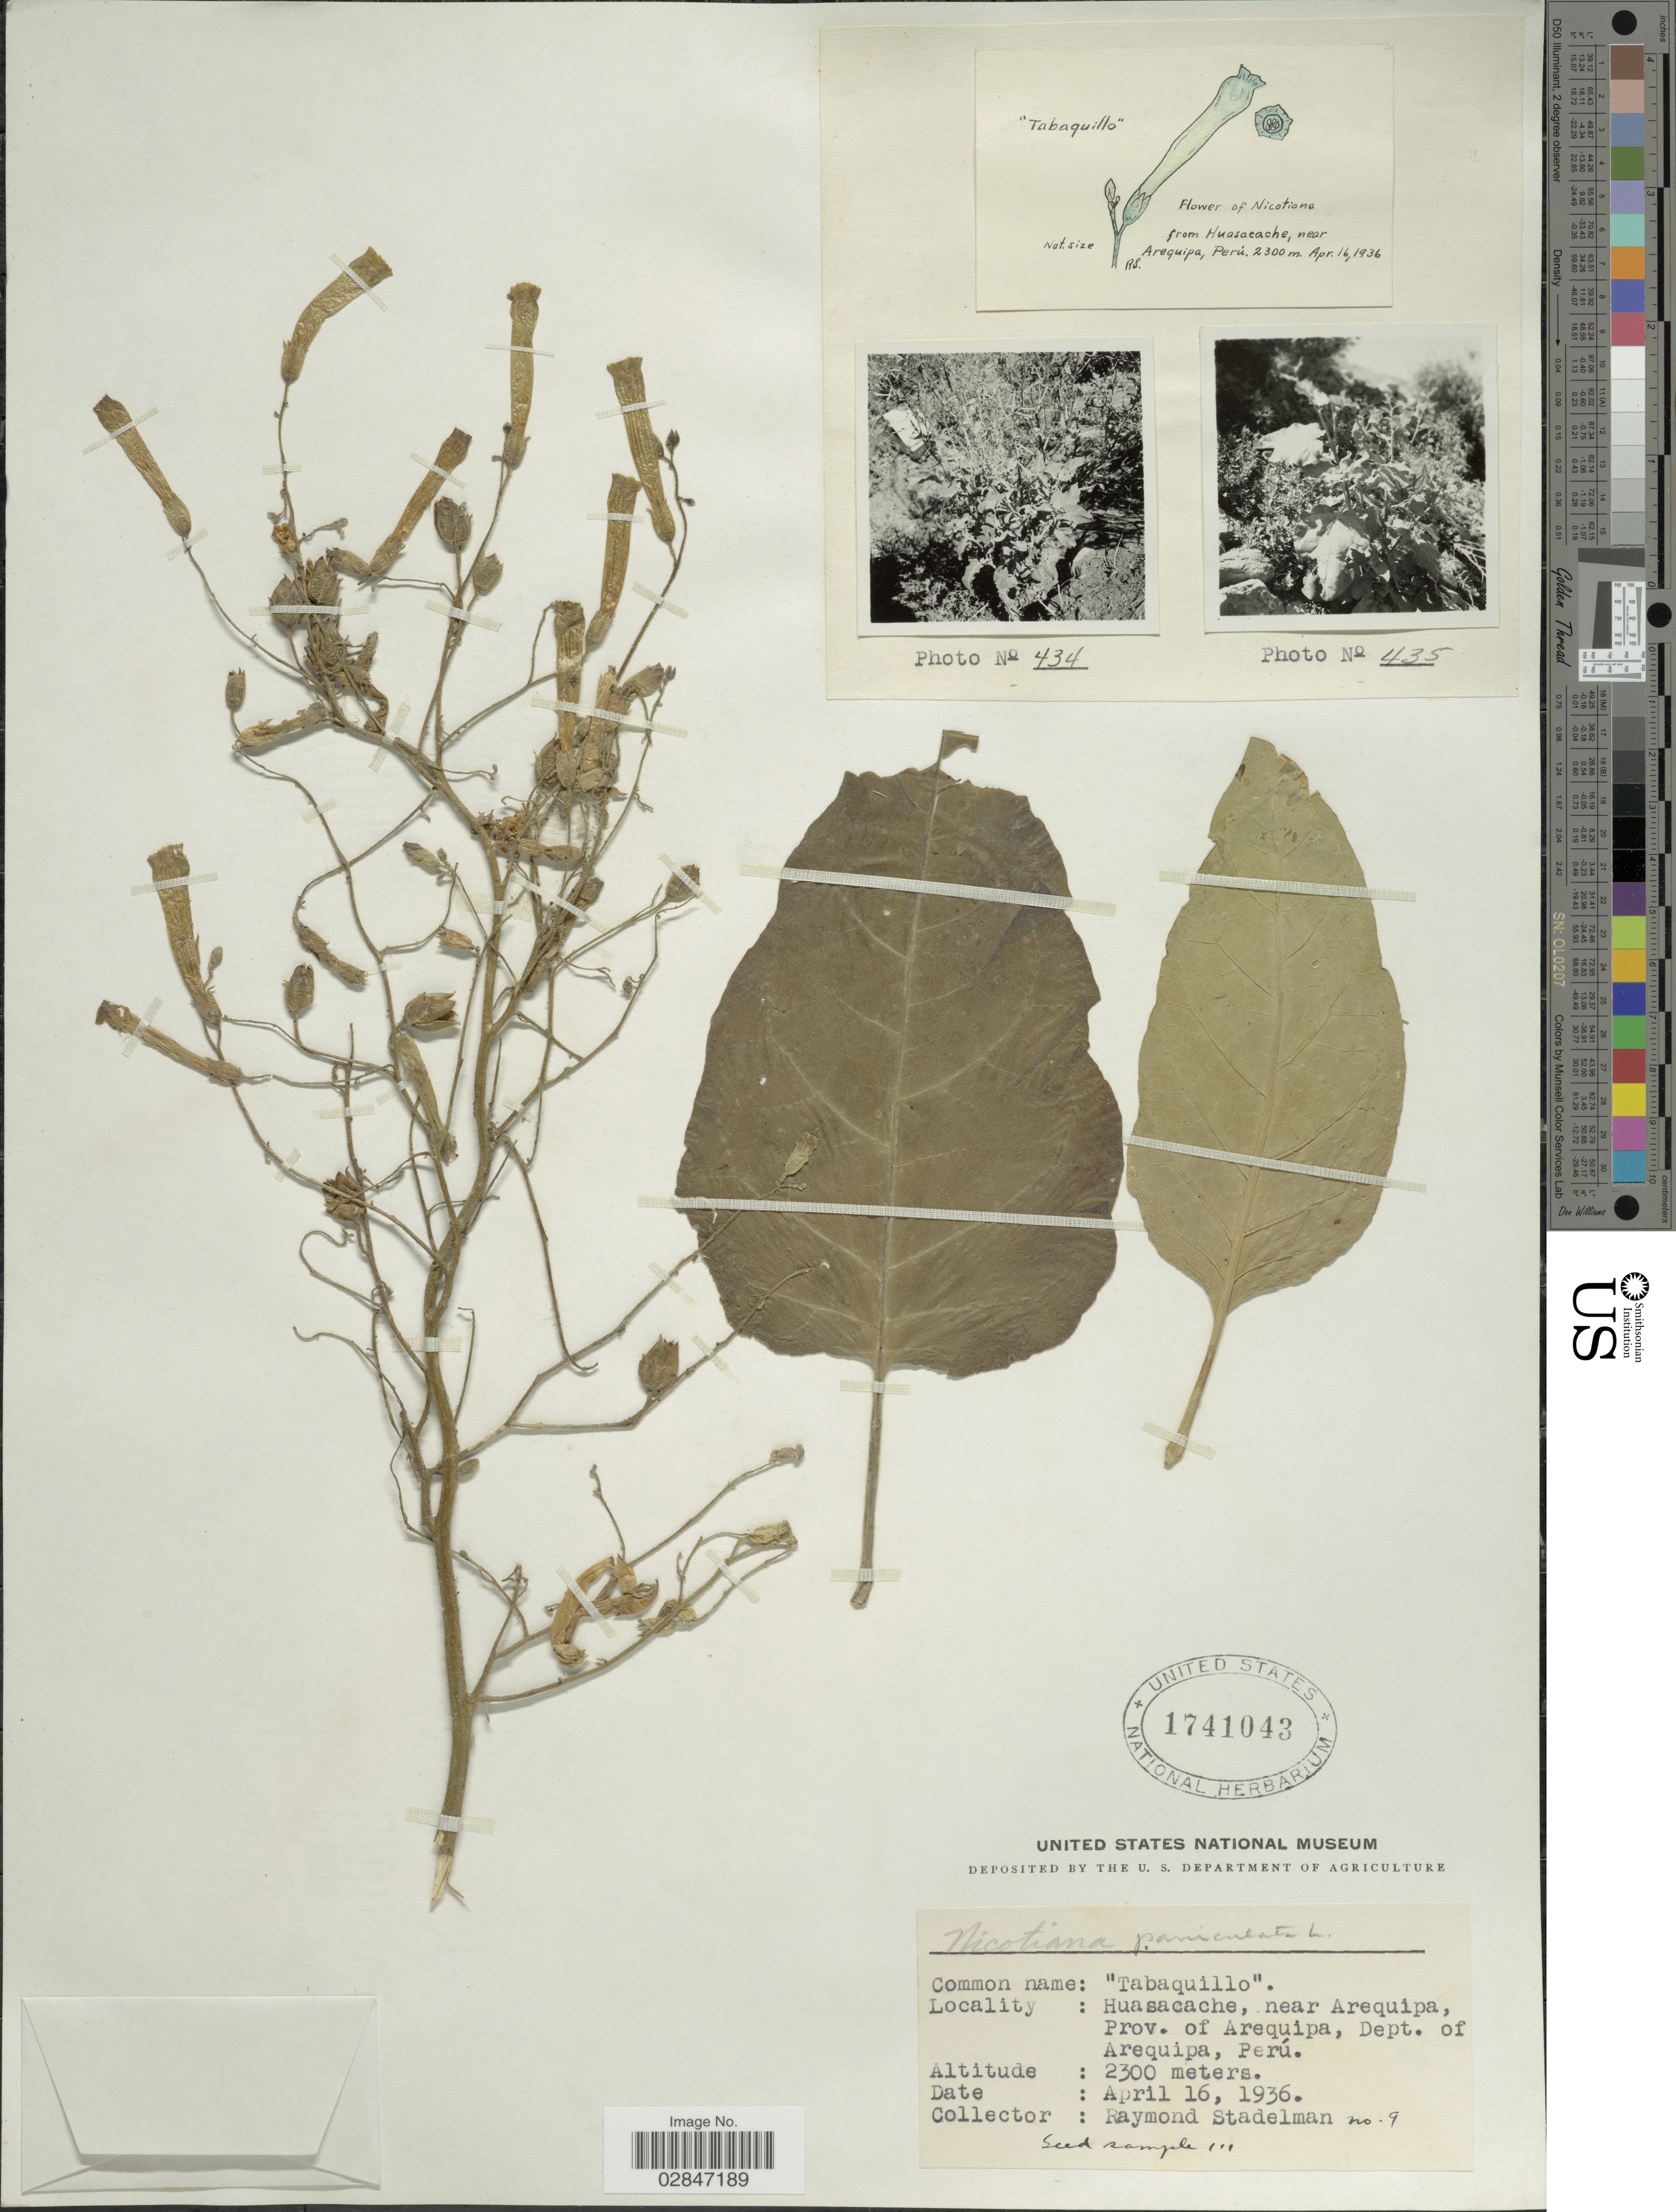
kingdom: Plantae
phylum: Tracheophyta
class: Magnoliopsida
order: Solanales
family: Solanaceae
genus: Nicotiana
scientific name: Nicotiana paniculata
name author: L.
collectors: R. Stadelman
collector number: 9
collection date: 1936-04-16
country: Peru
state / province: Arequipa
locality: Huasacache, near Arequipa, Prov. of Arequipa, Dept. of Arequipa, Perú.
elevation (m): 2300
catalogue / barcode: US 1741043